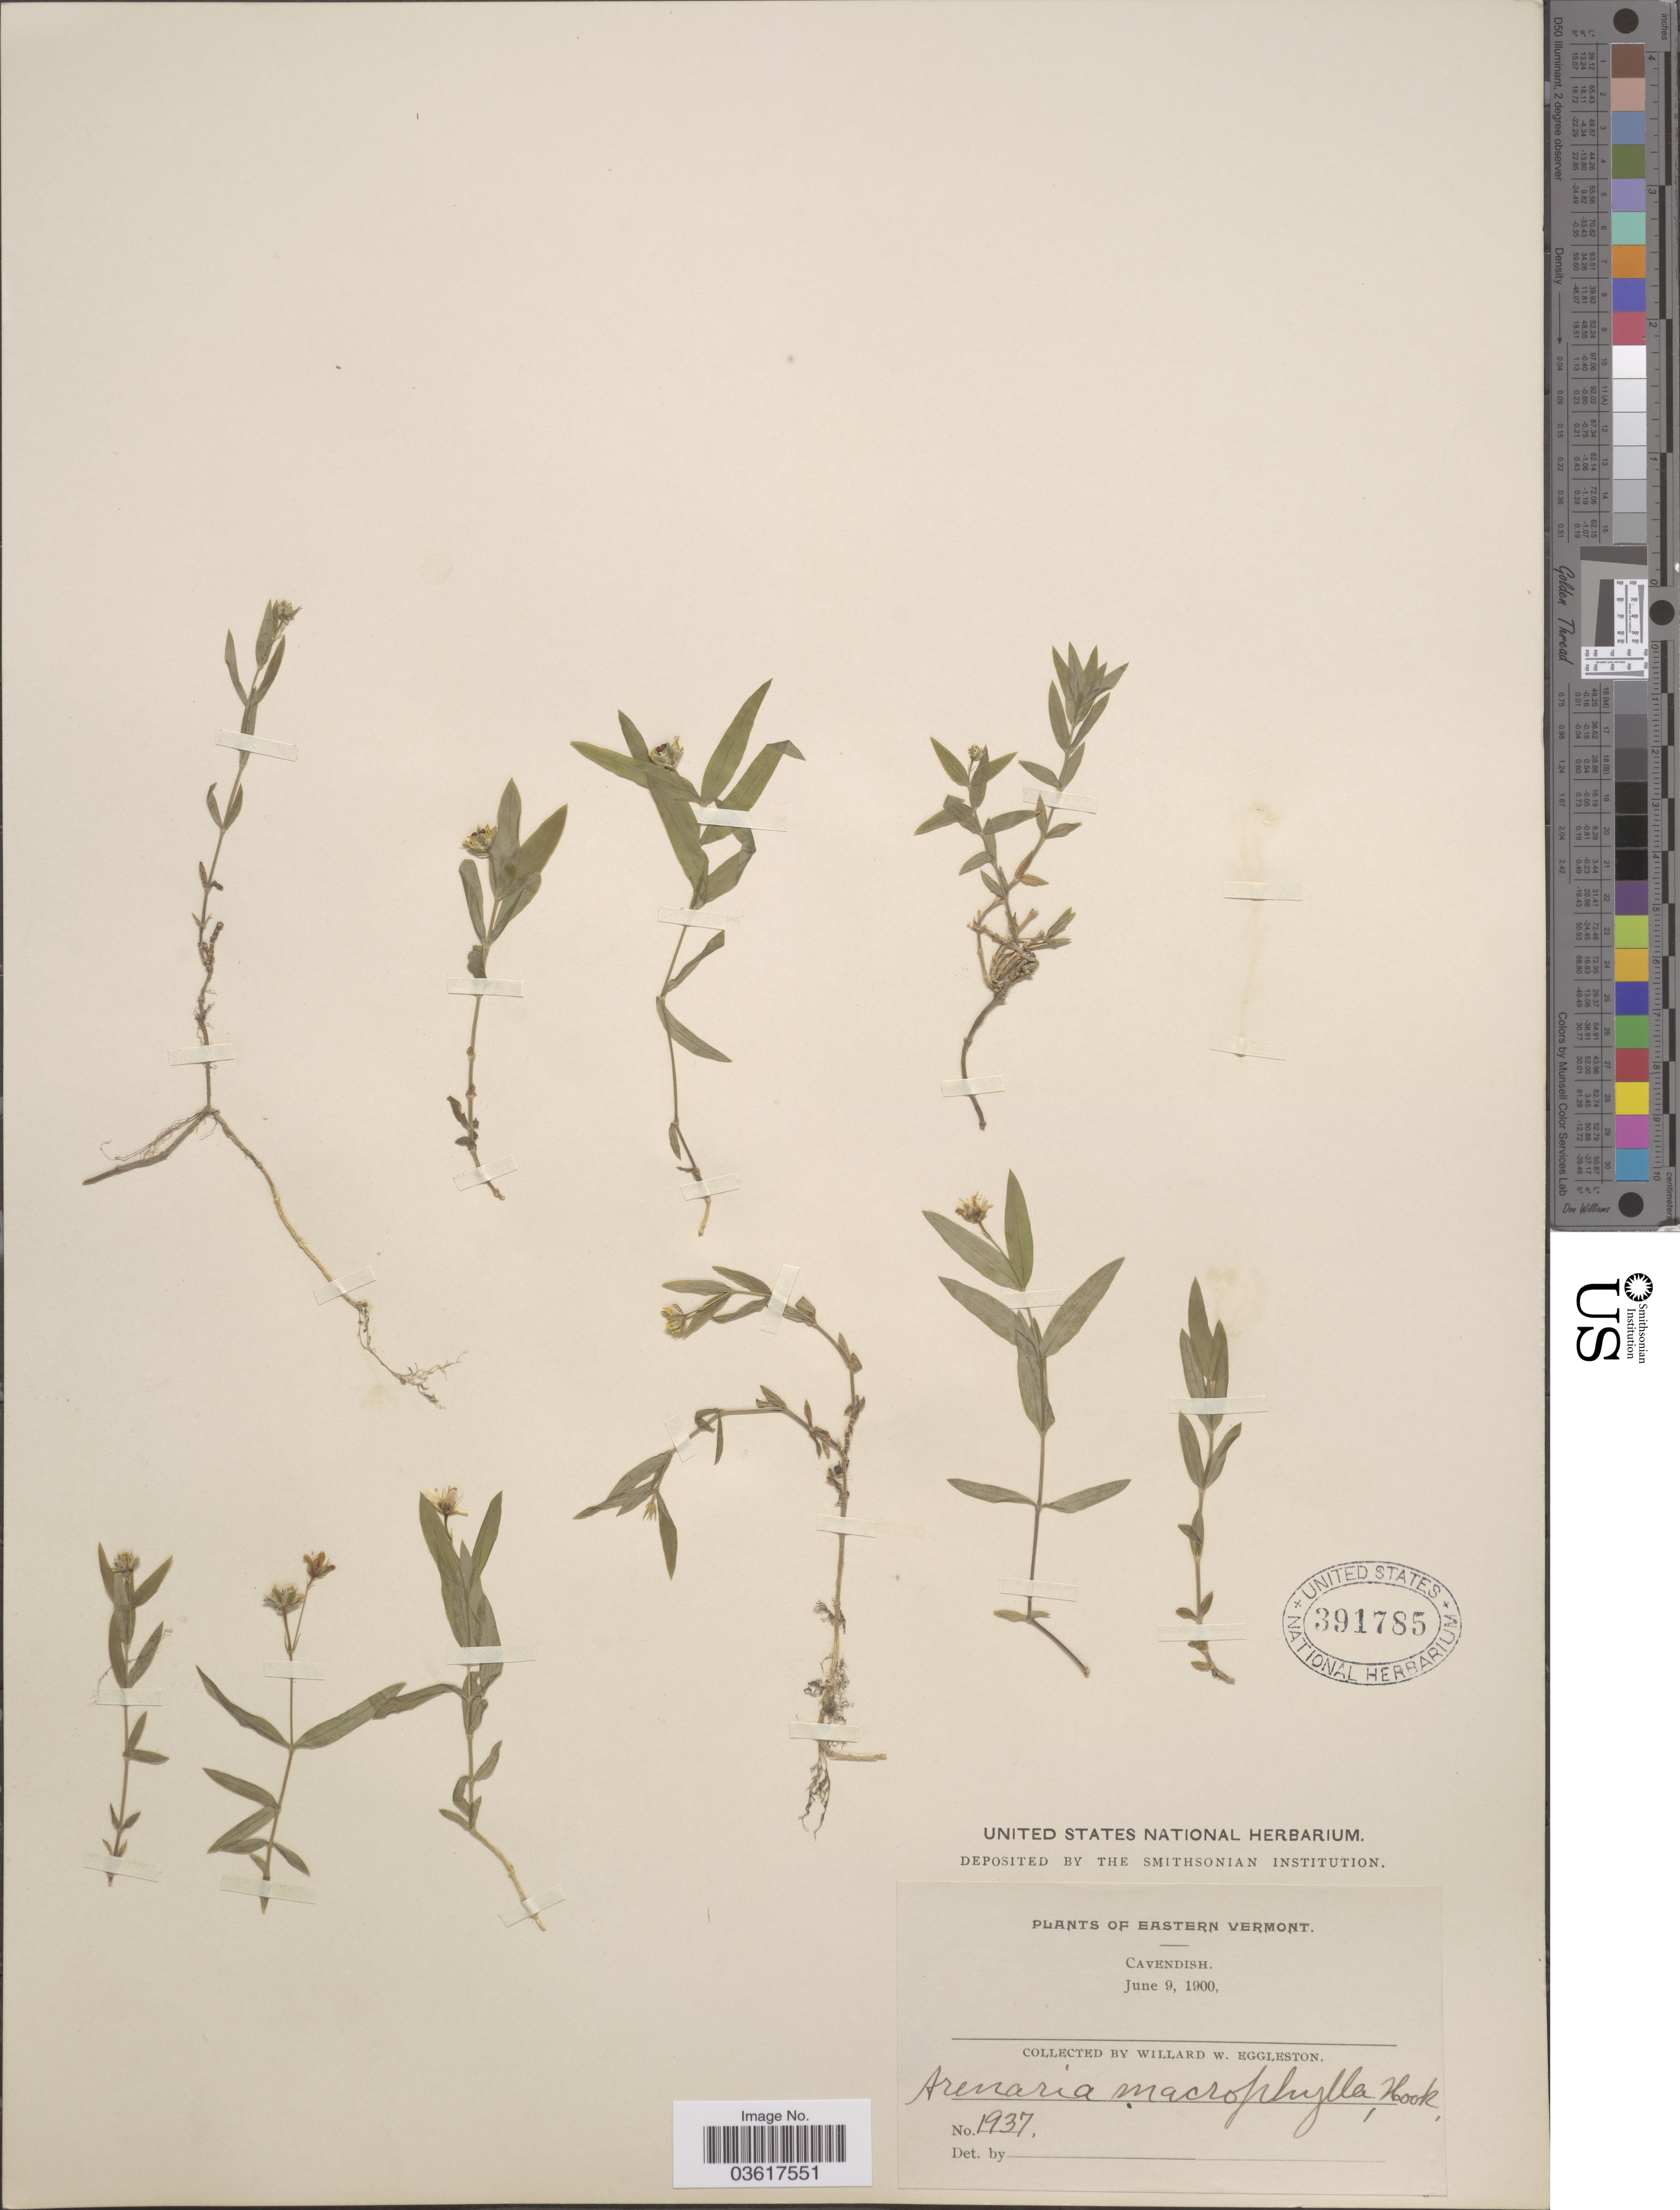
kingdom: Plantae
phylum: Tracheophyta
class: Magnoliopsida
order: Caryophyllales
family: Caryophyllaceae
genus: Moehringia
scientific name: Moehringia macrophylla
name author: (Hook.) Fenzl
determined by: Strong, Mark T., (BOT), Smithsonian Institution - National Museum of Natural History (UNITED STATES)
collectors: W. W. Eggleston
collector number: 1937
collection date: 1900-06-09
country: United States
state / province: Vermont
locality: Eastern Vermont. Cavendish.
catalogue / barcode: US 391785